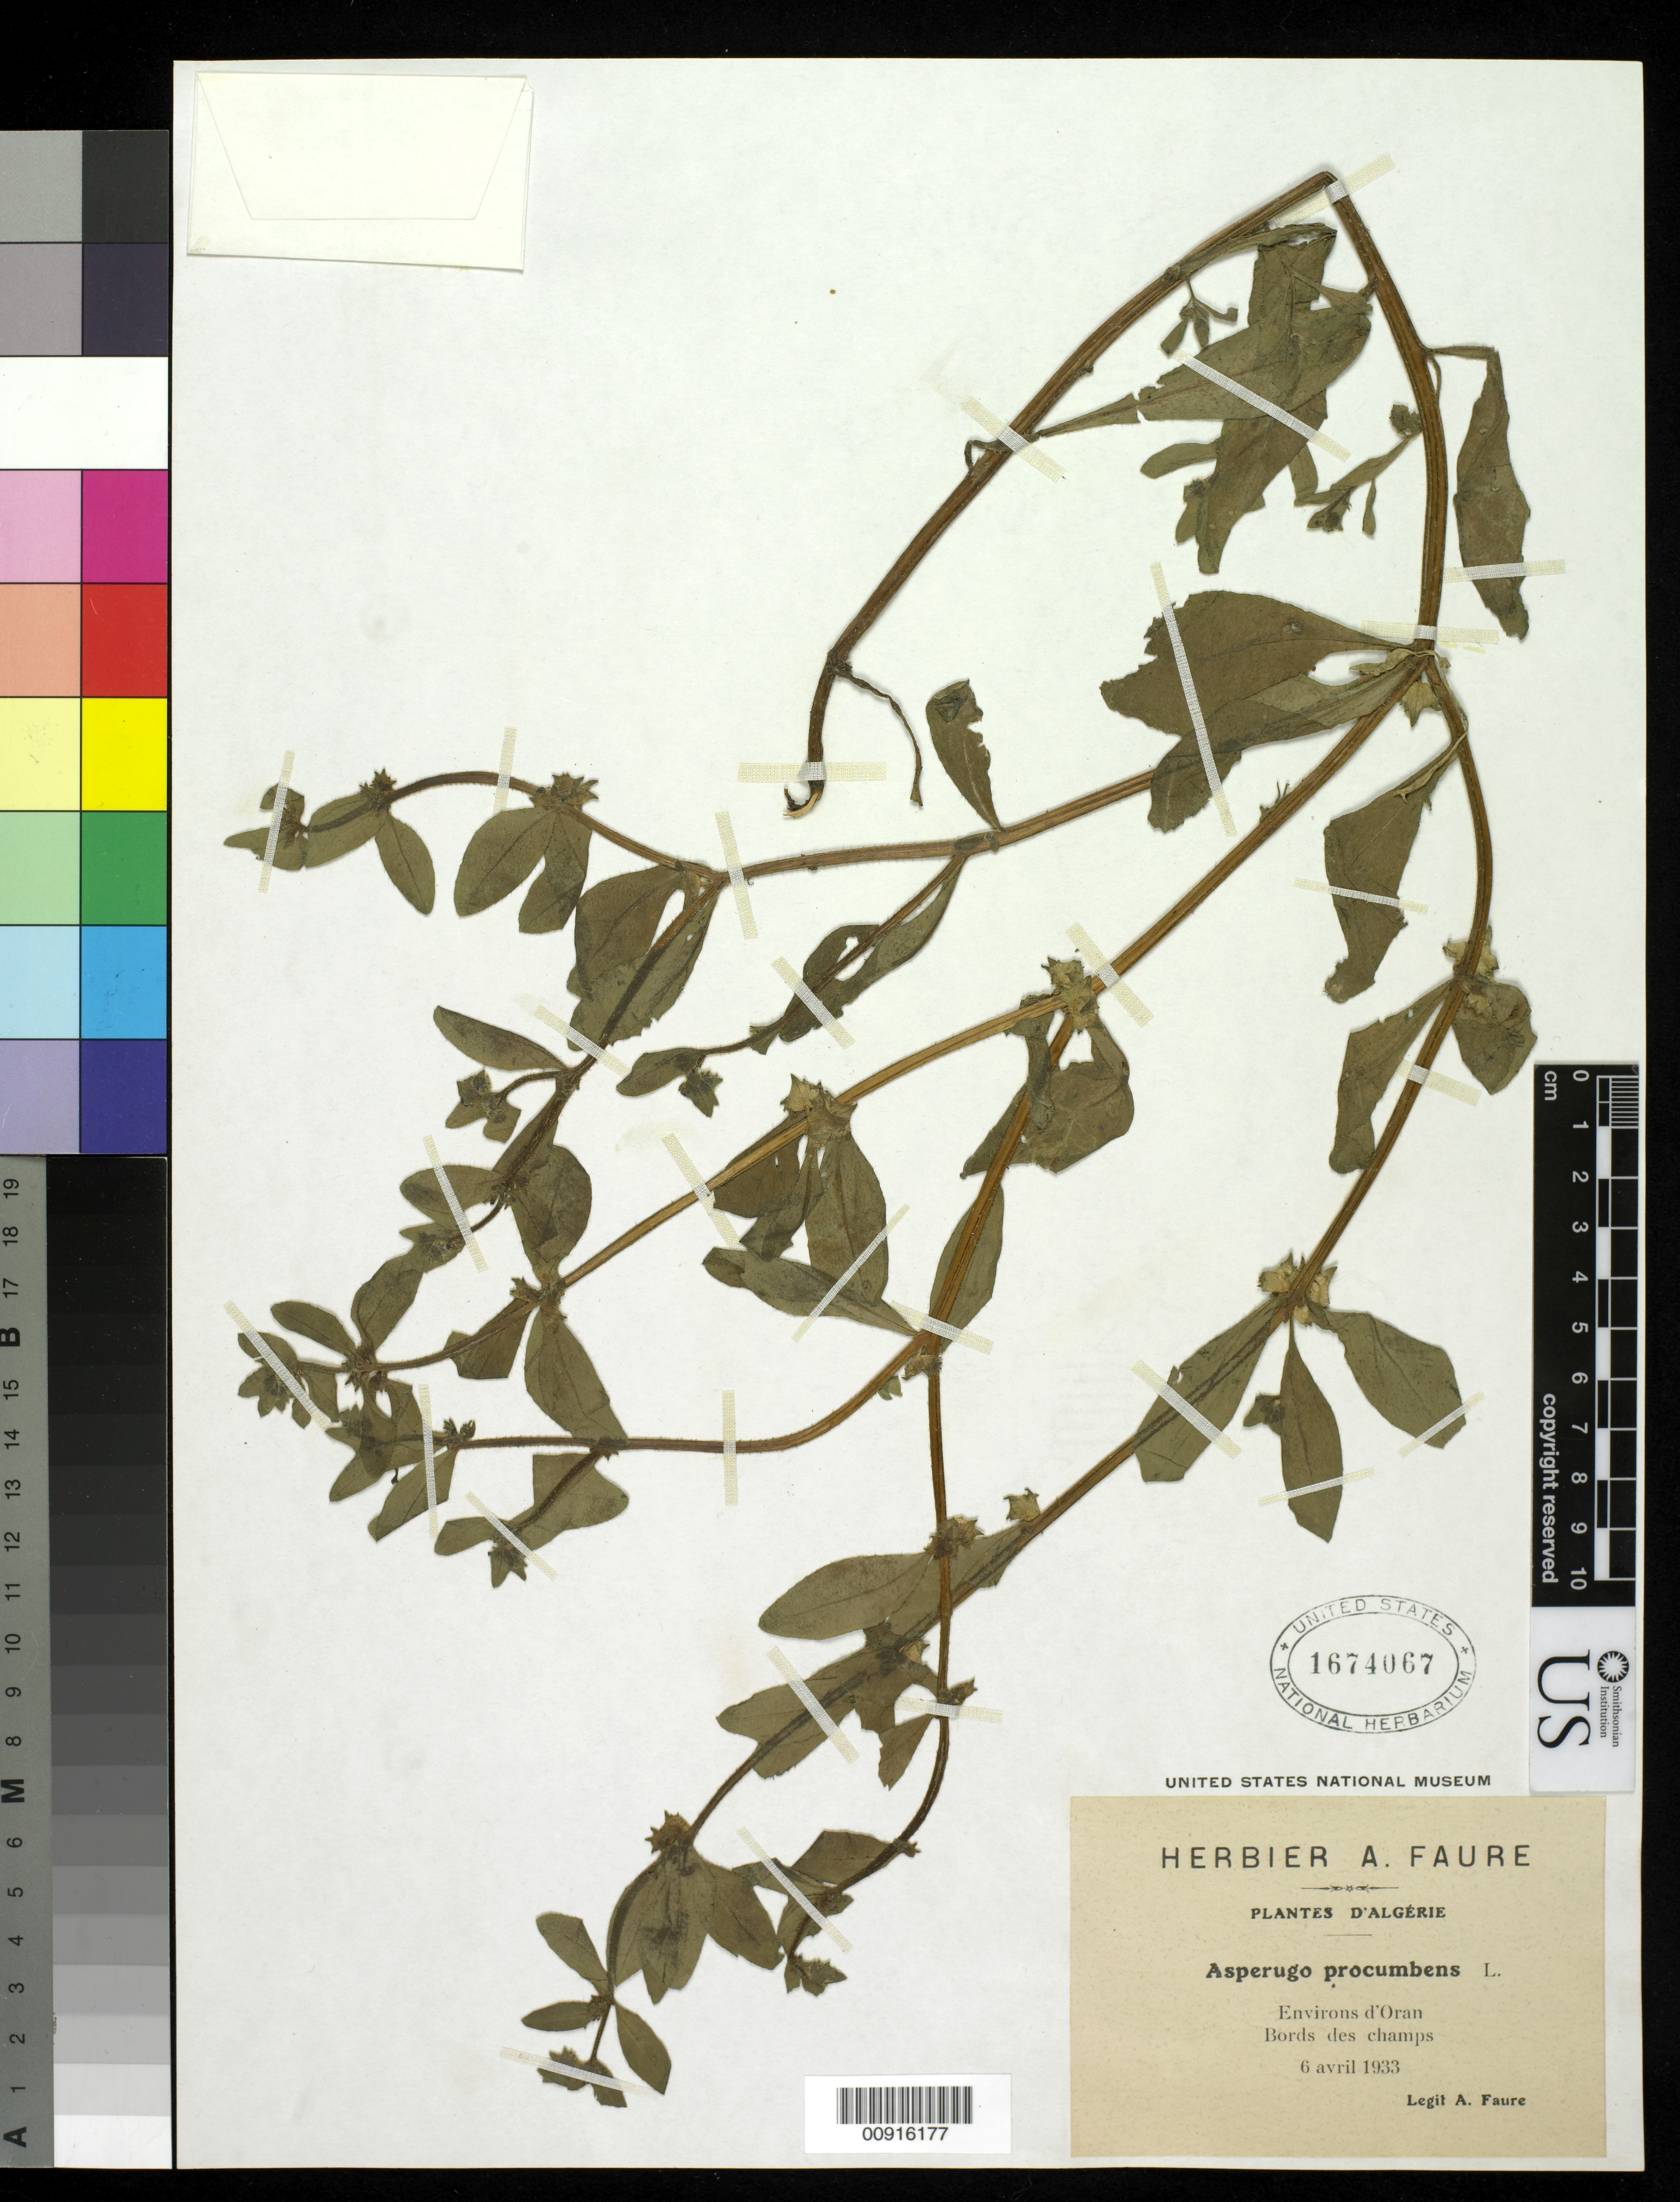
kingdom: Plantae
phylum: Tracheophyta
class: Magnoliopsida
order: Boraginales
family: Boraginaceae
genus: Asperugo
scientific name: Asperugo procumbens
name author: L.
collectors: A. Faure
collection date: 1933-04-06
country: Algeria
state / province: Oran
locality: Environs d'Oran; Bords des champs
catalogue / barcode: US 1674067